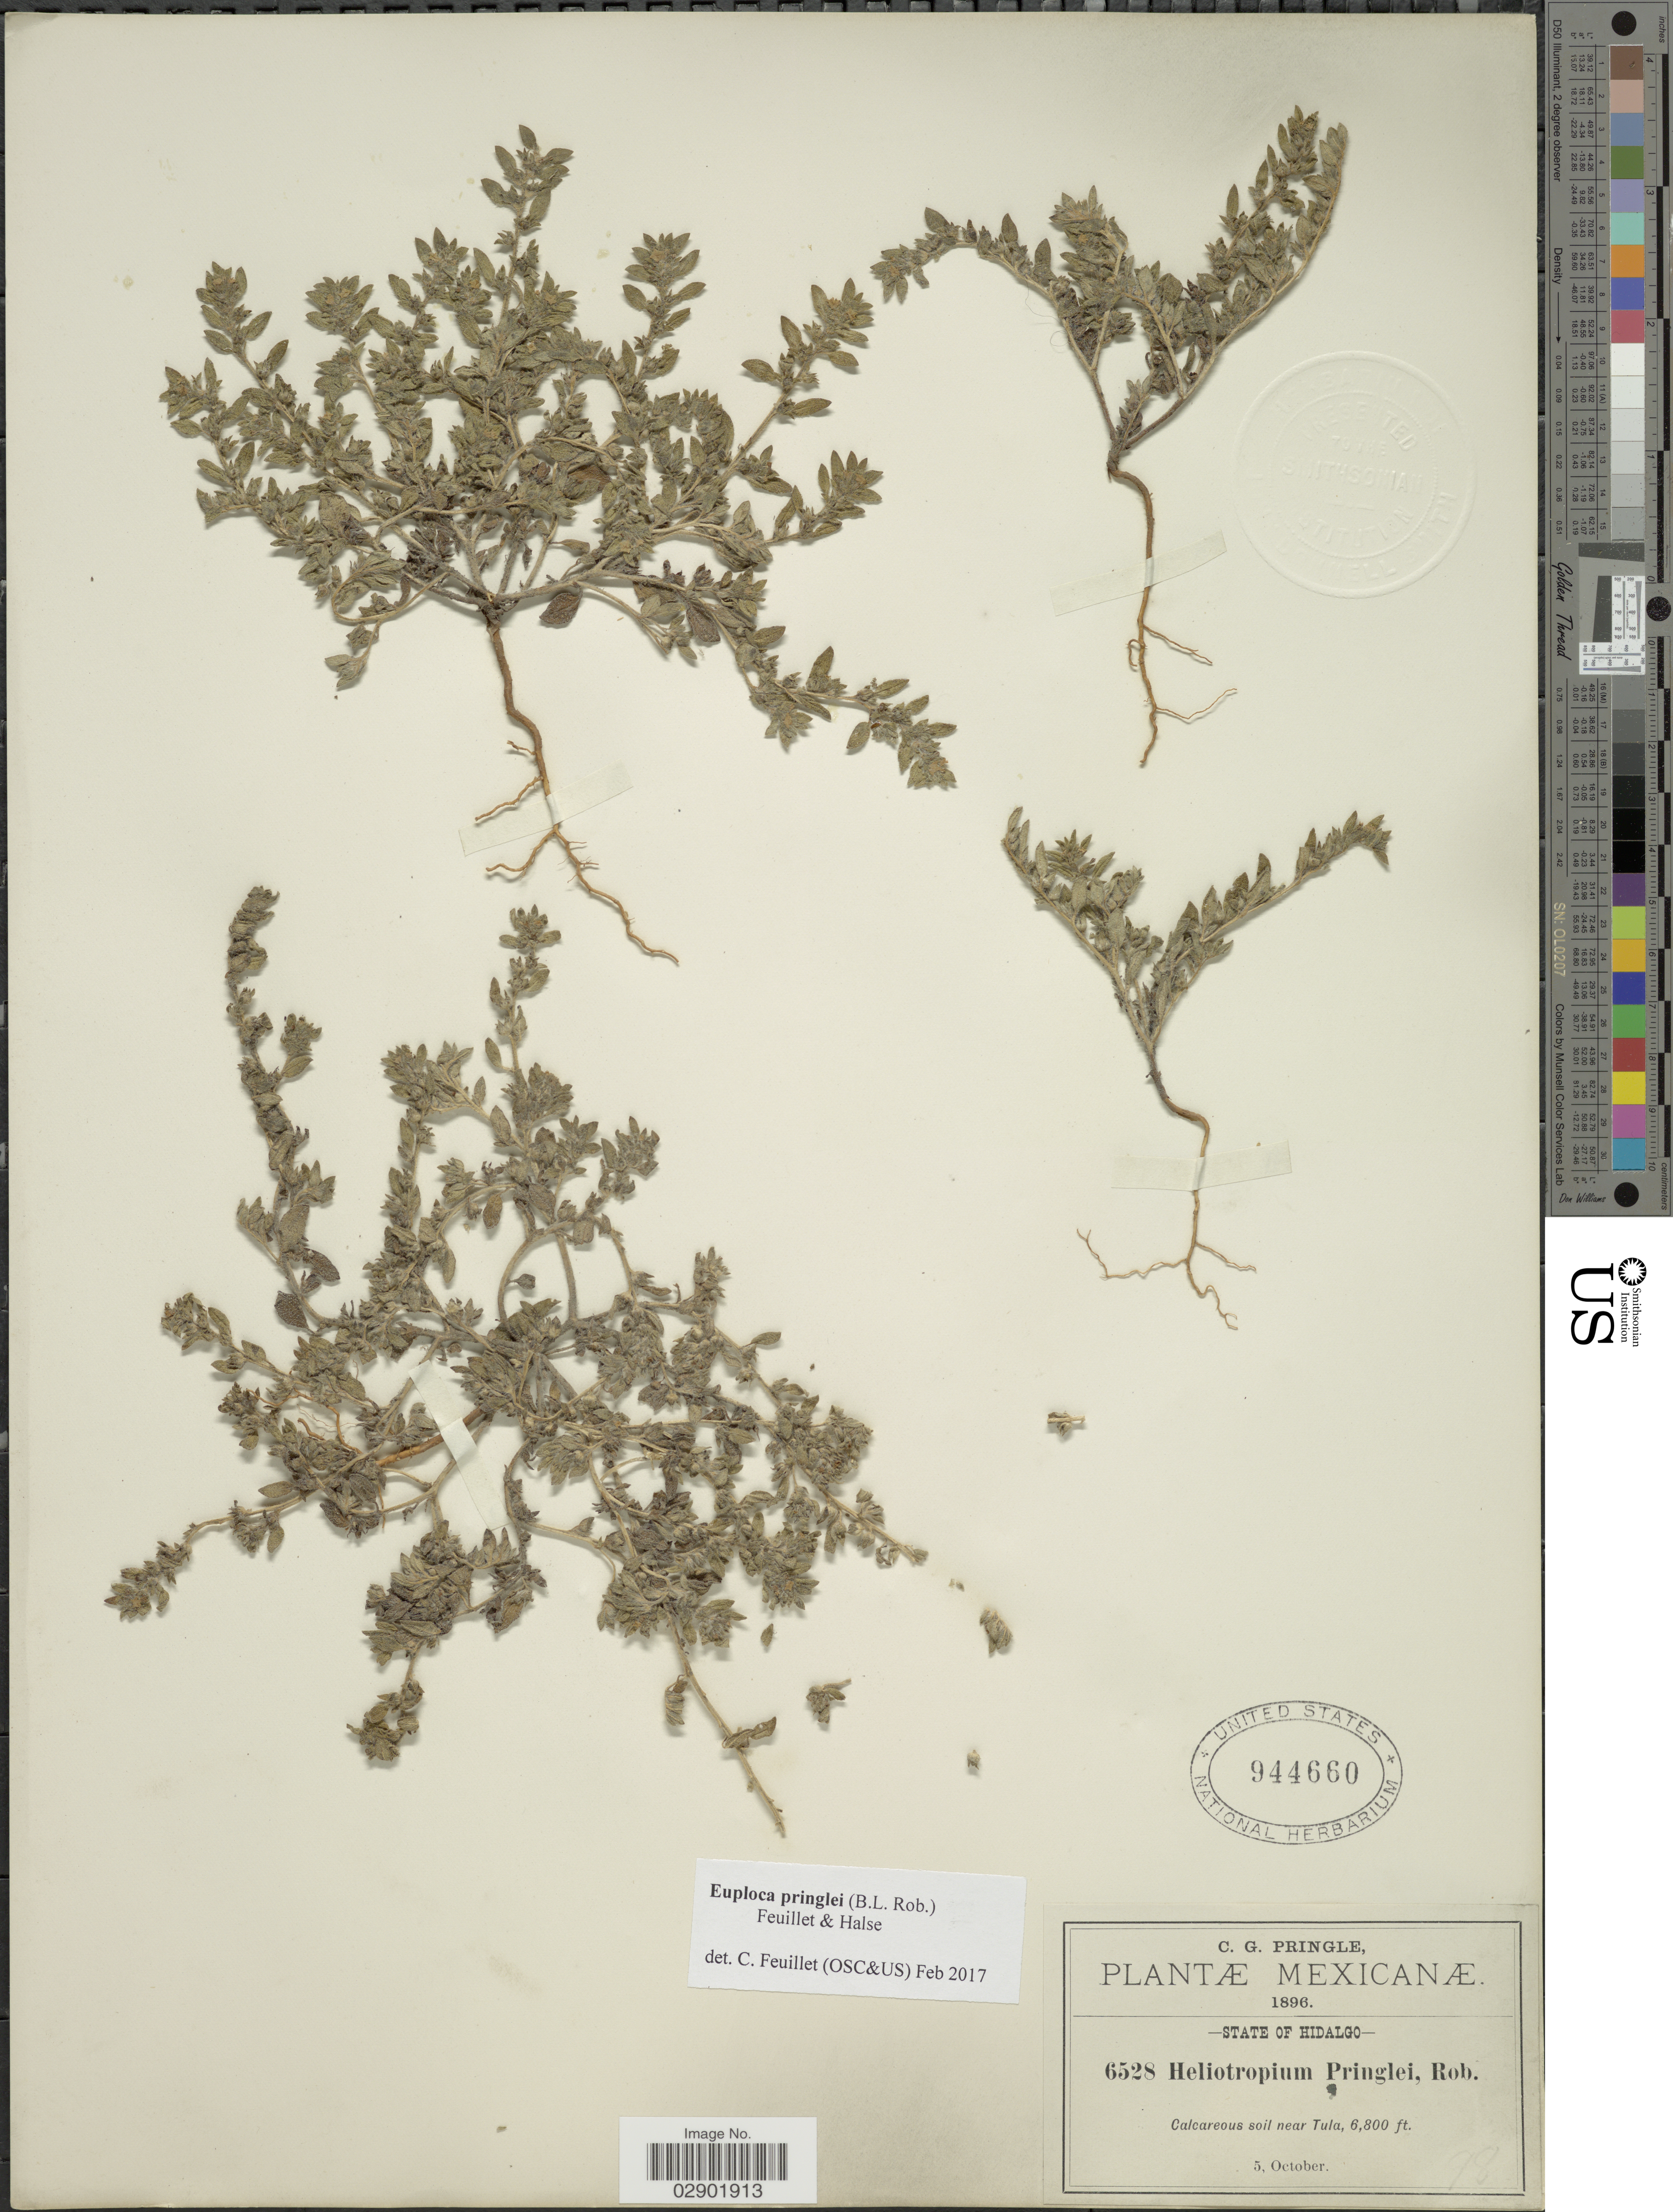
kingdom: Plantae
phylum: Tracheophyta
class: Magnoliopsida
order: Boraginales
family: Heliotropiaceae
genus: Euploca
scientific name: Euploca pringlei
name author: (B.L. Rob.) Halse & Feuillet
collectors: C. G. Pringle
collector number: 6528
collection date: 1896-10-05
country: Mexico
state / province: Hidalgo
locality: Calcareous soil near Tula.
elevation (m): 2073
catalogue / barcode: US 944660